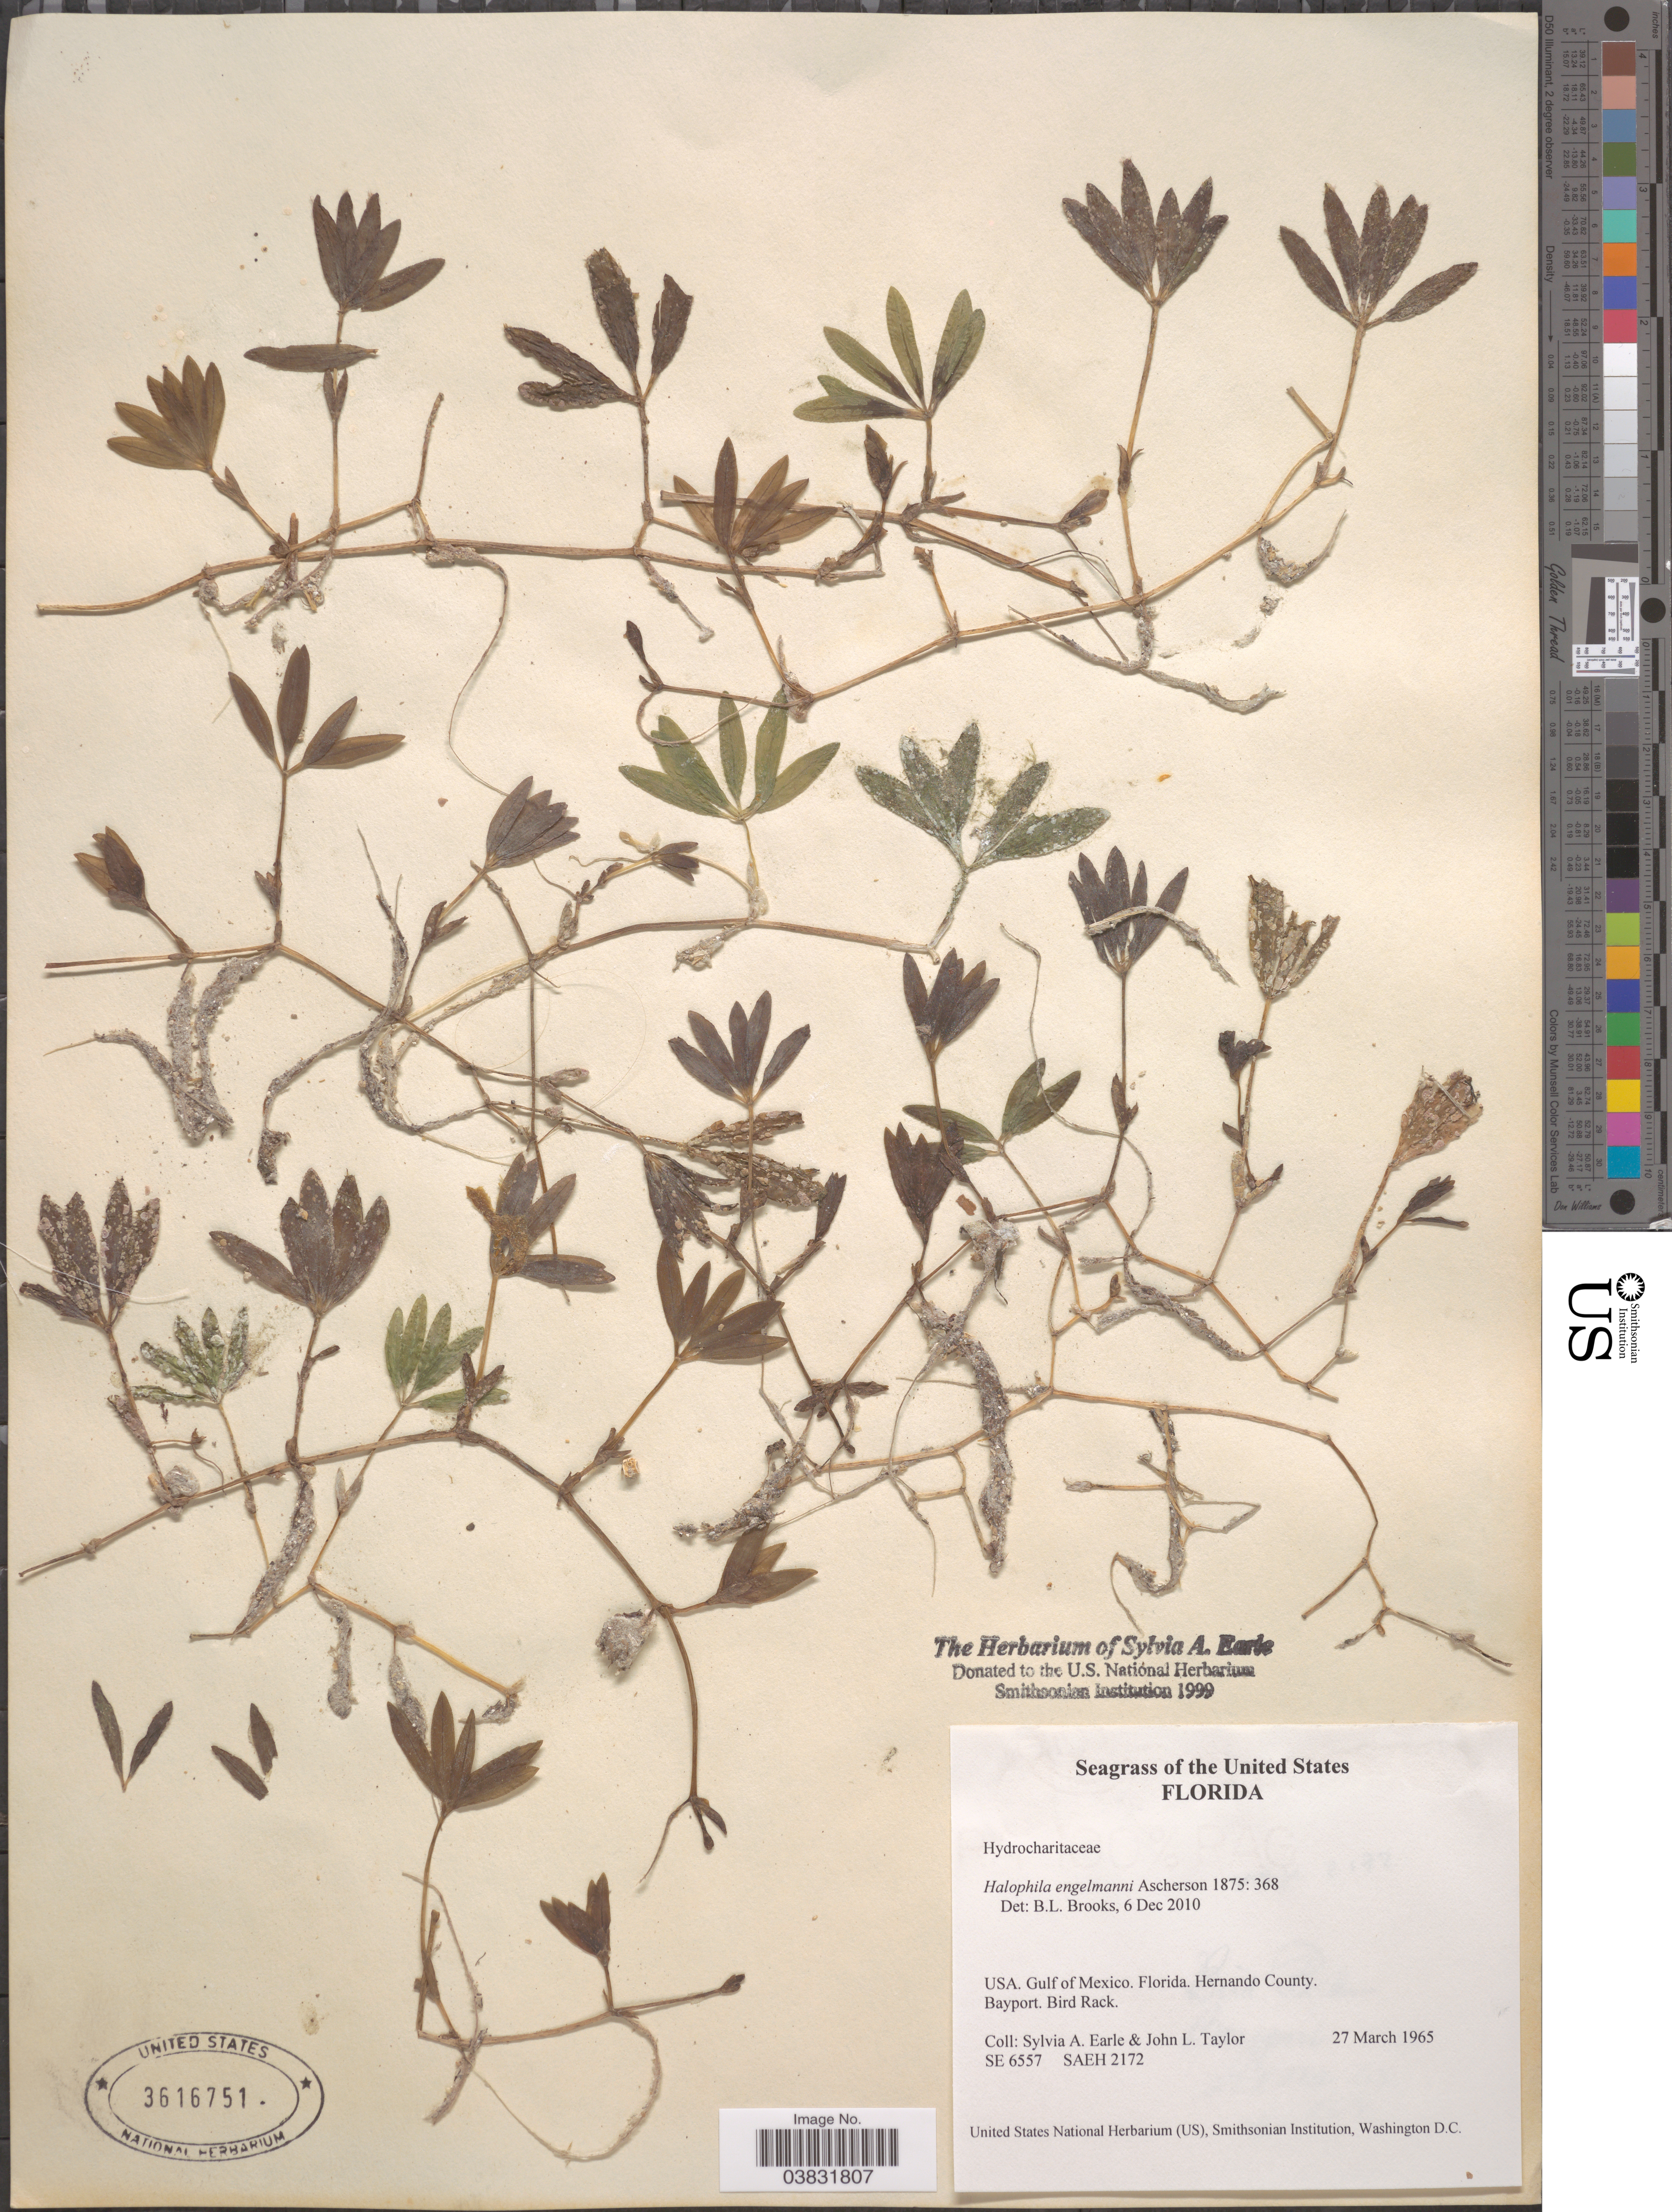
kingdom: Plantae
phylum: Tracheophyta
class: Liliopsida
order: Alismatales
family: Hydrocharitaceae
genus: Halophila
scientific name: Halophila engelmannii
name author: Asch.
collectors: S. A. Earle & J. L. Taylor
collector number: SE6557/SAEH2172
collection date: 1965-03-27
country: United States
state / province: Florida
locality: Gulf of Mexico. Hernando County. Bayport, Bird Rack.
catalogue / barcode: US 3616751